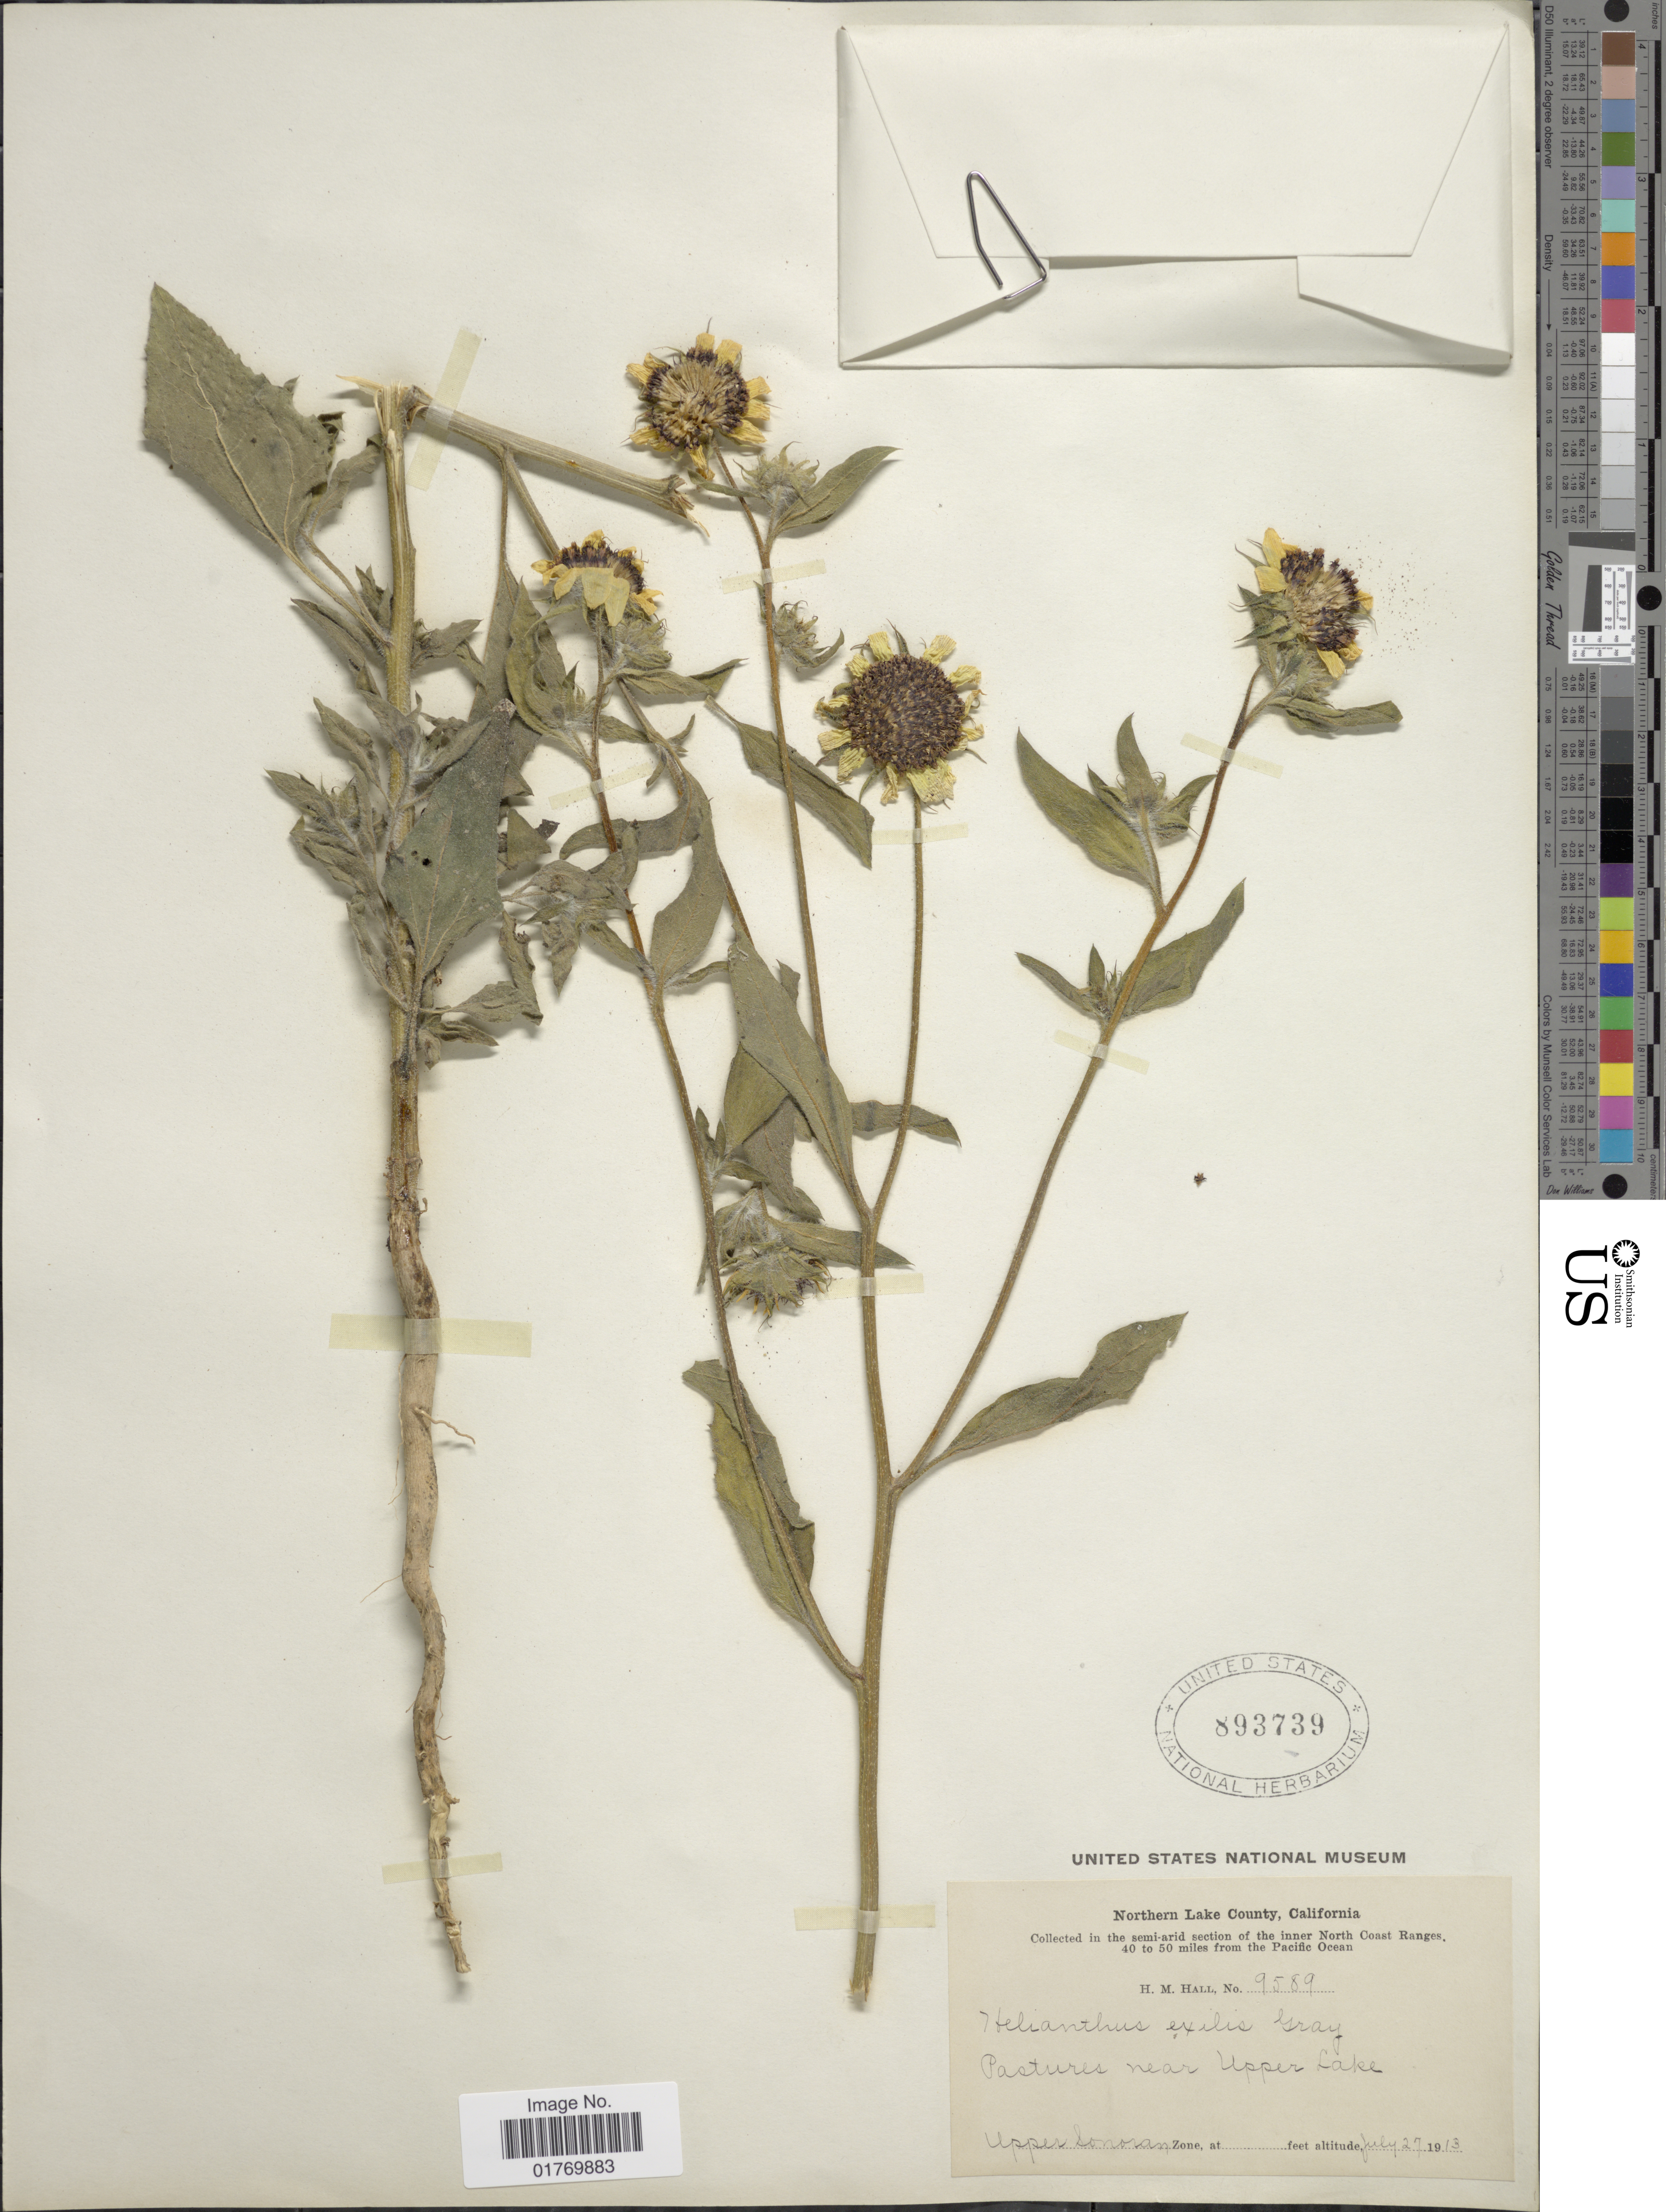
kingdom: Plantae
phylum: Tracheophyta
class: Magnoliopsida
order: Asterales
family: Asteraceae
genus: Helianthus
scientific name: Helianthus bolanderi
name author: A. Gray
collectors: H. M. Hall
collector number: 9589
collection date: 1913-07-27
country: United States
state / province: California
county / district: Lake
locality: Northern Lake County, In the semi-arid section of the inner North Coast Ranges 40 to 50 miles from the Pacific Ocean, Pastures near Upper Lake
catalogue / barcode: US 893739